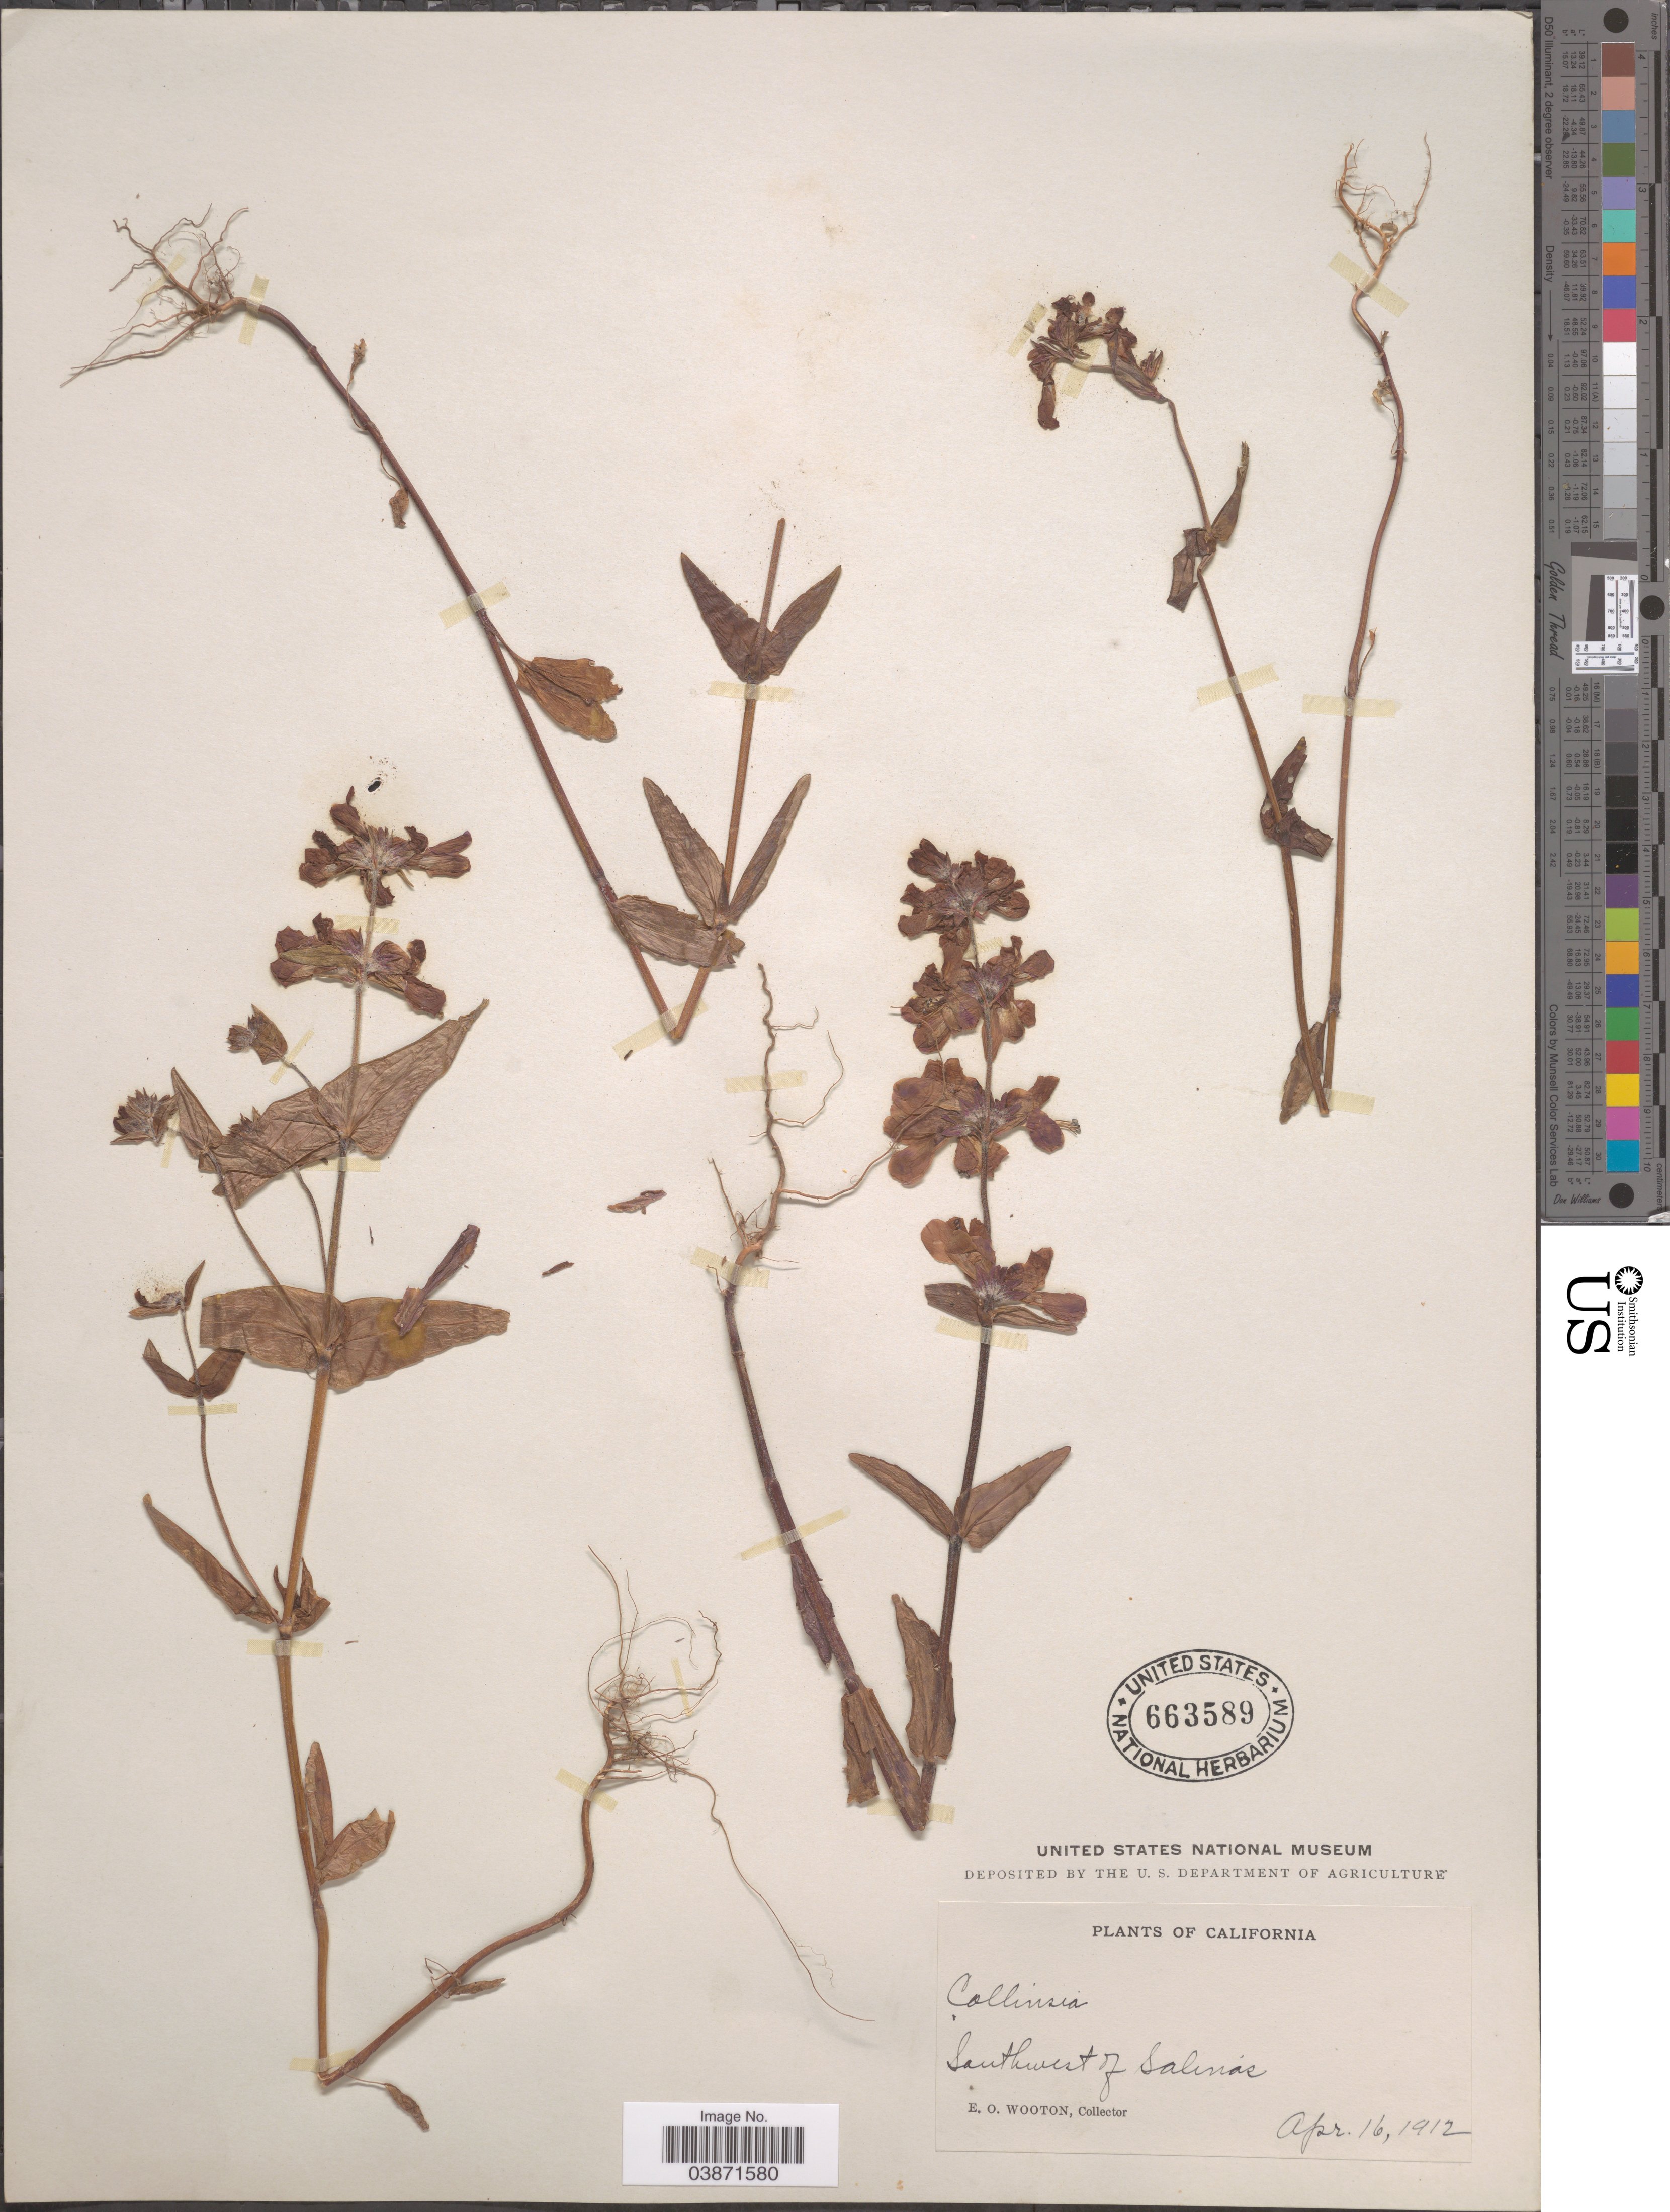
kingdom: Plantae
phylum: Tracheophyta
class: Magnoliopsida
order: Lamiales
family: Plantaginaceae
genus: Collinsia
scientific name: Collinsia sp.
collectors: E. O. Wooton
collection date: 1912-04-16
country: United States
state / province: California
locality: Southwest of Salina's.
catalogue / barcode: US 663589